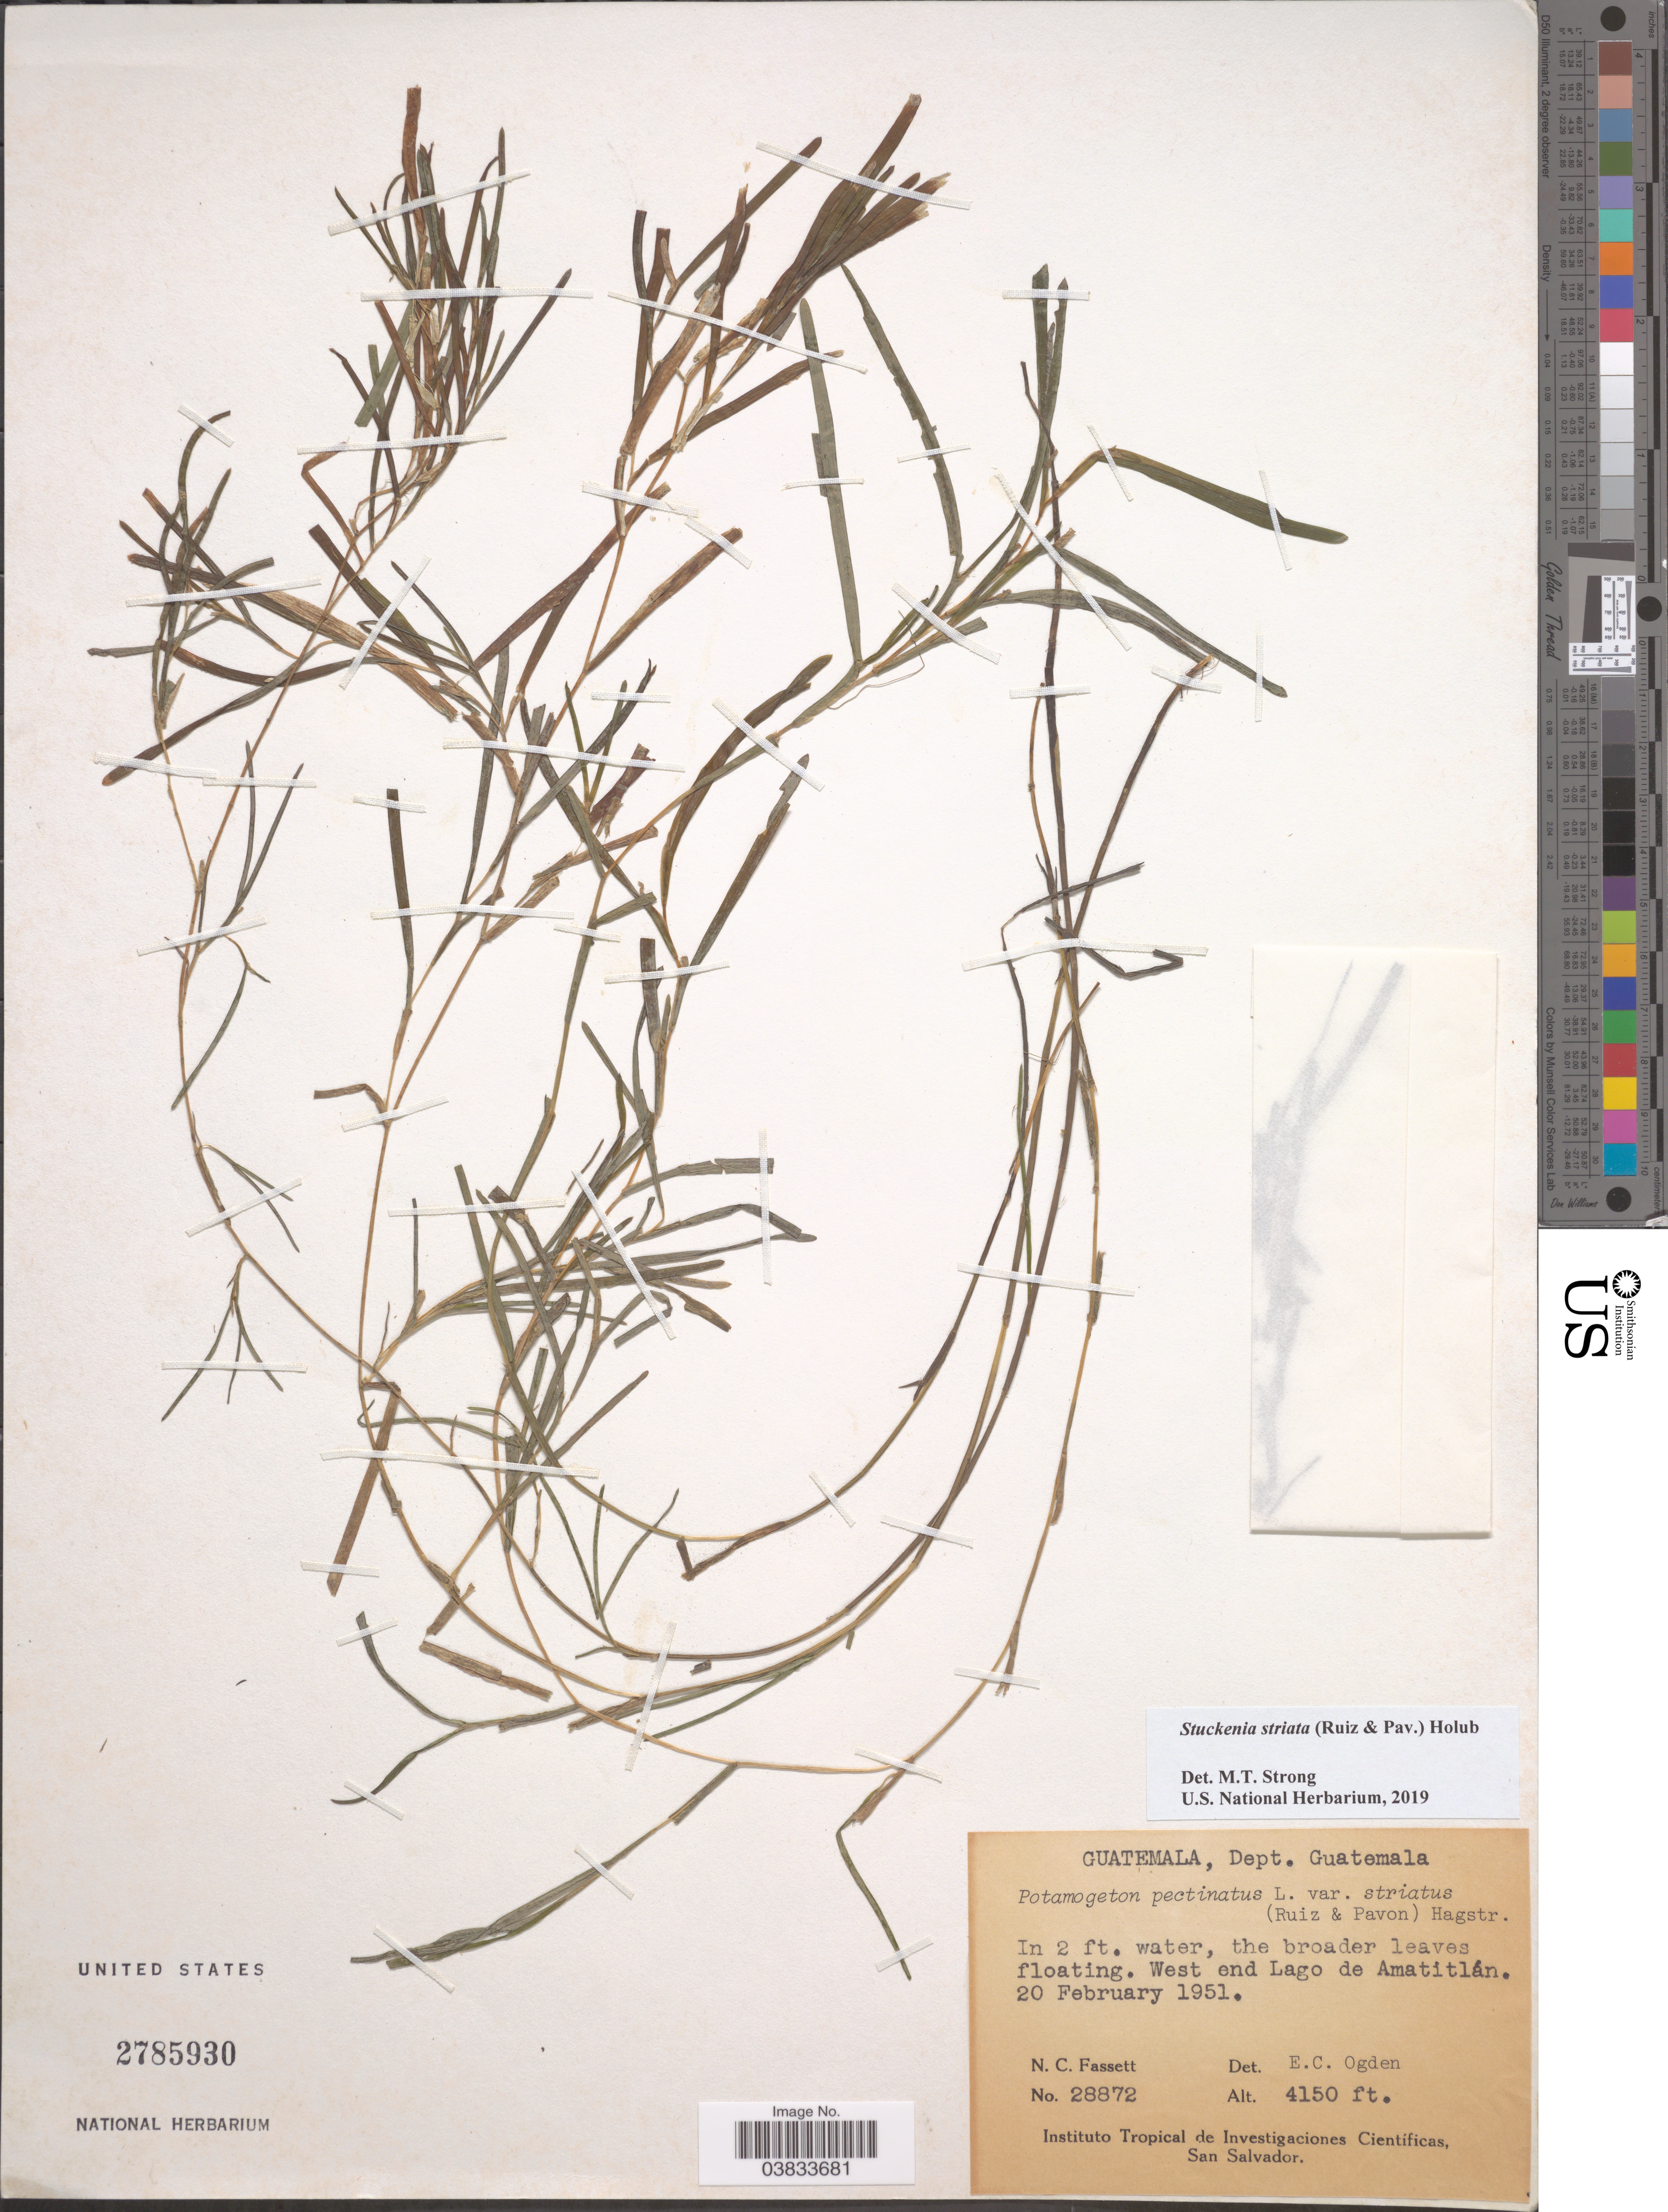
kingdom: Plantae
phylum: Tracheophyta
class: Liliopsida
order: Alismatales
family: Potamogetonaceae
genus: Stuckenia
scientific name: Stuckenia striata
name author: (Ruiz & Pav.) Holub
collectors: N. C. Fassett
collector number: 28872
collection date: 1951-02-20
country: Guatemala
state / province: Guatemala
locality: Dept. Guatemala. West end Lago de Amatitlán.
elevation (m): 1265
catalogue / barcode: US 2785930